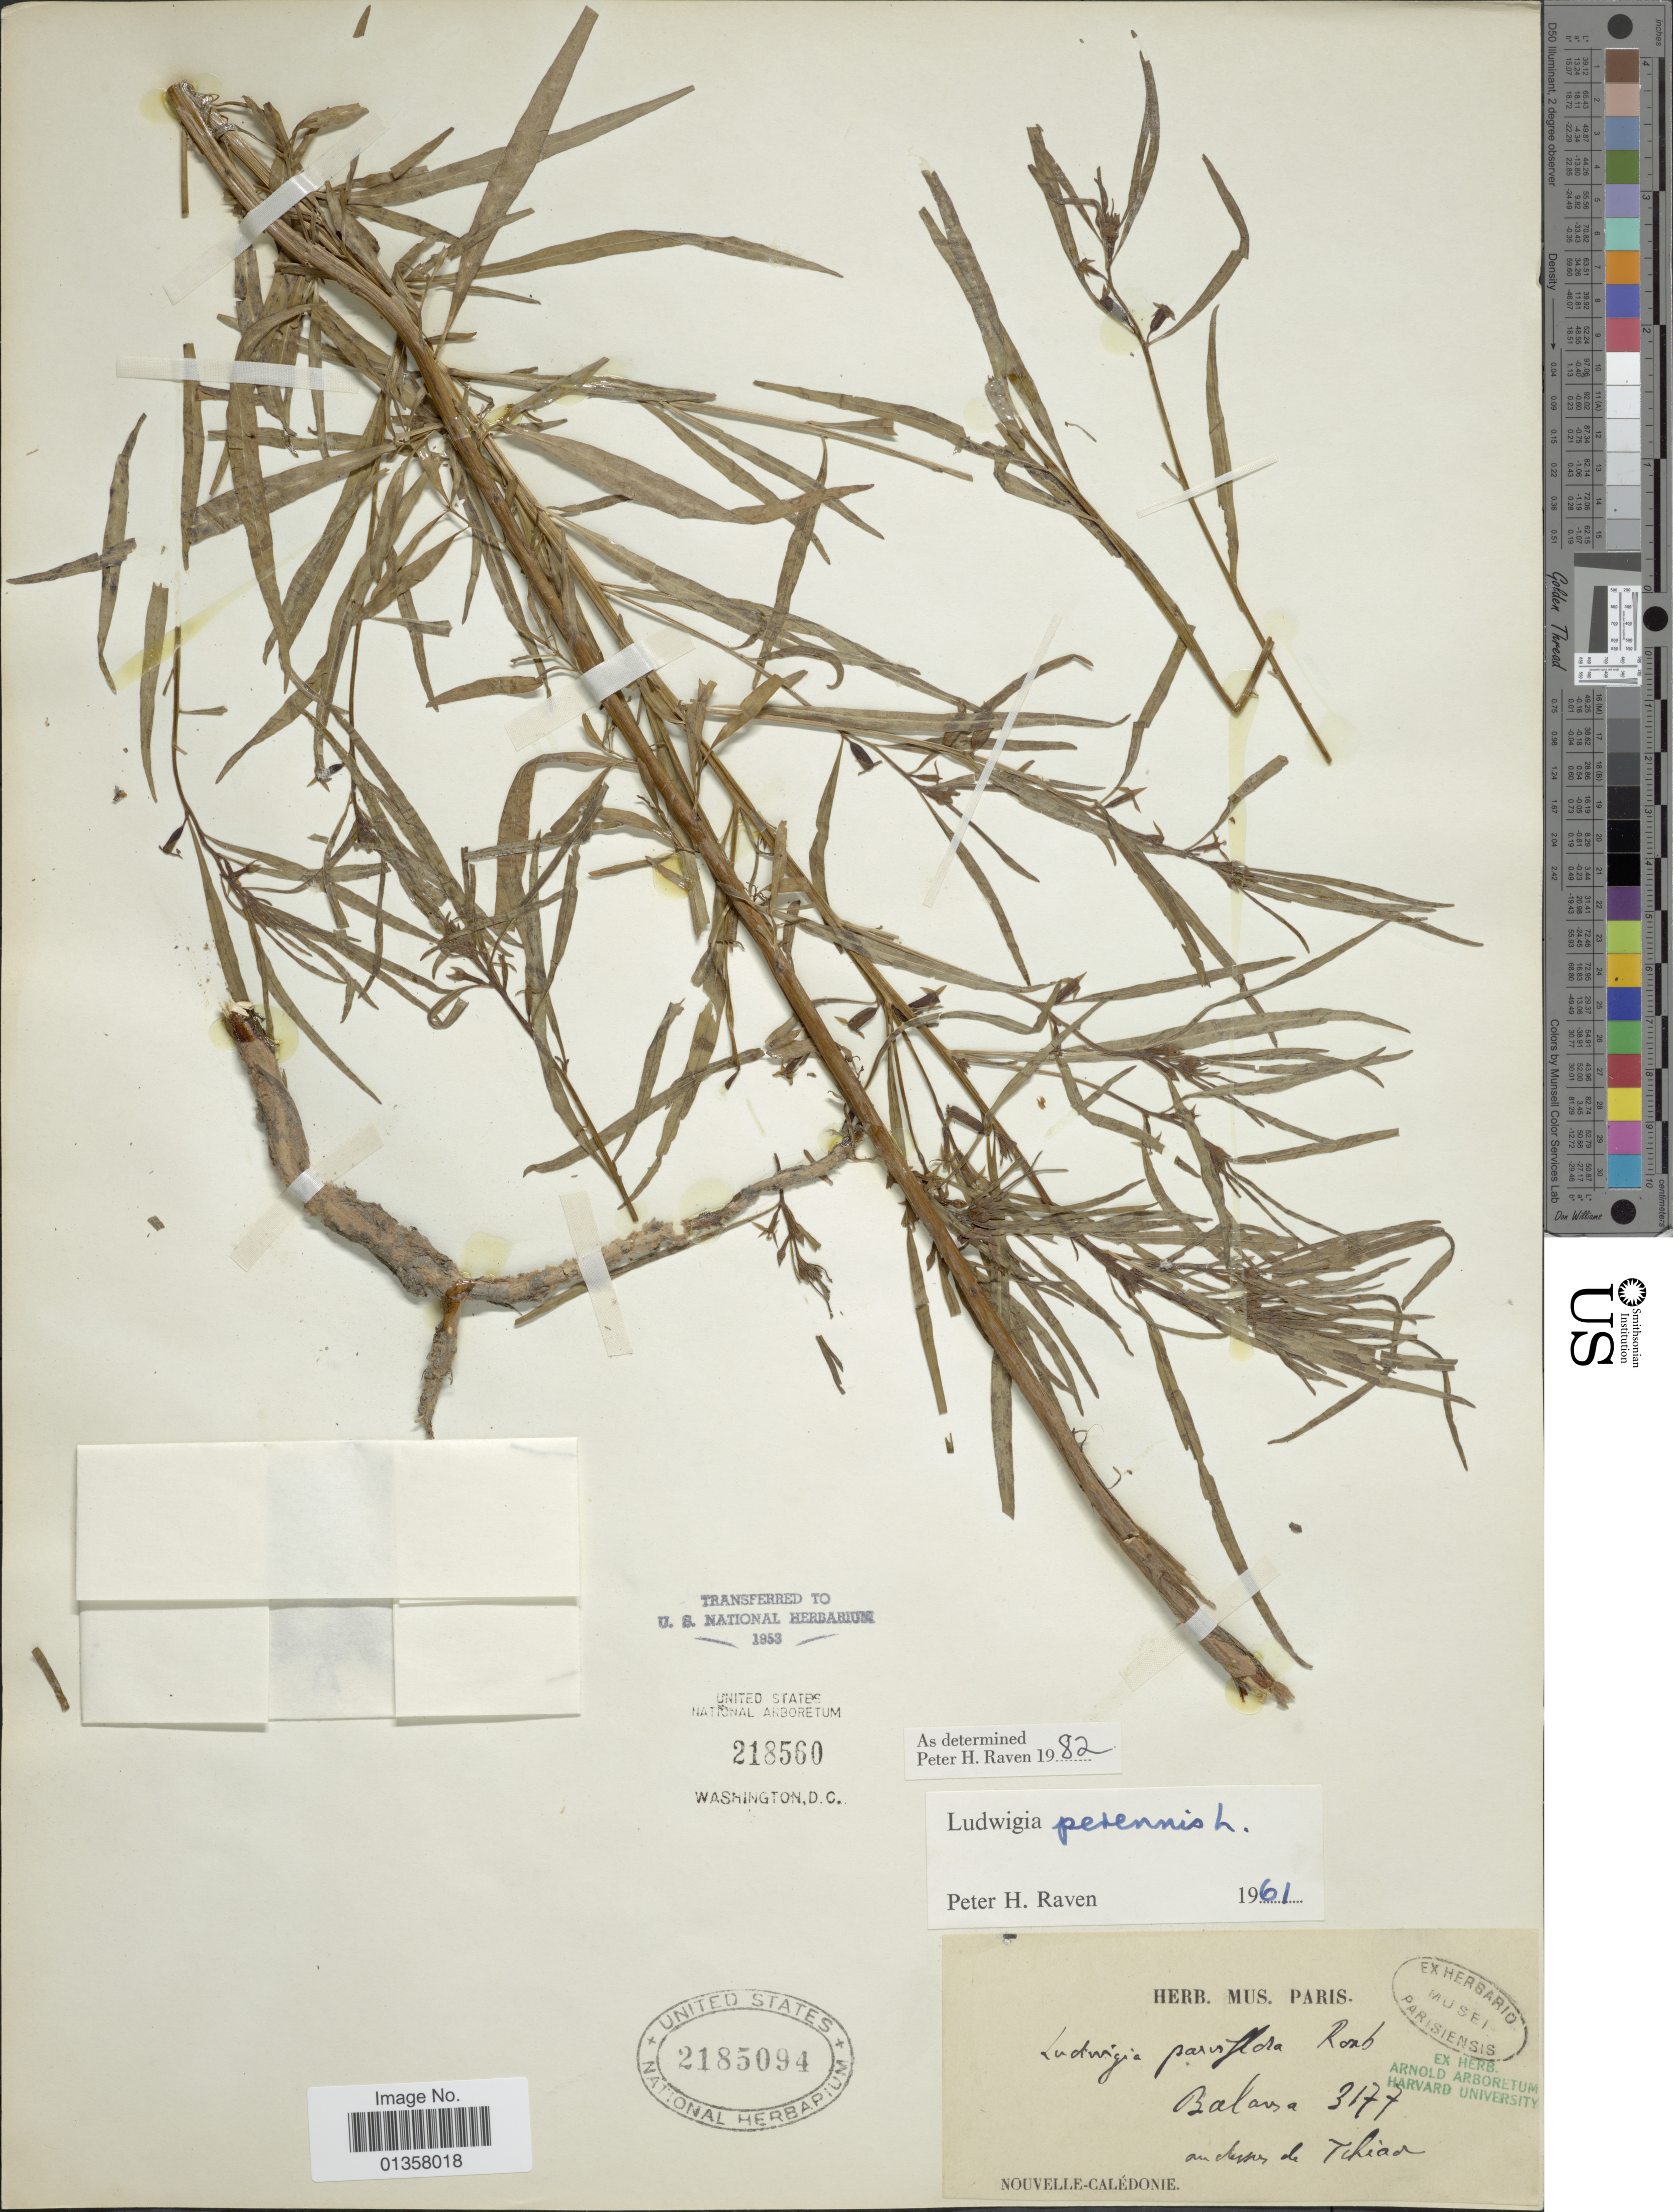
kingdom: Plantae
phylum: Tracheophyta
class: Magnoliopsida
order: Myrtales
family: Onagraceae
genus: Ludwigia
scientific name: Ludwigia perennis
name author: L.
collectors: -. Balansa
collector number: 3177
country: New Caledonia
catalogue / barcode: US 2185094